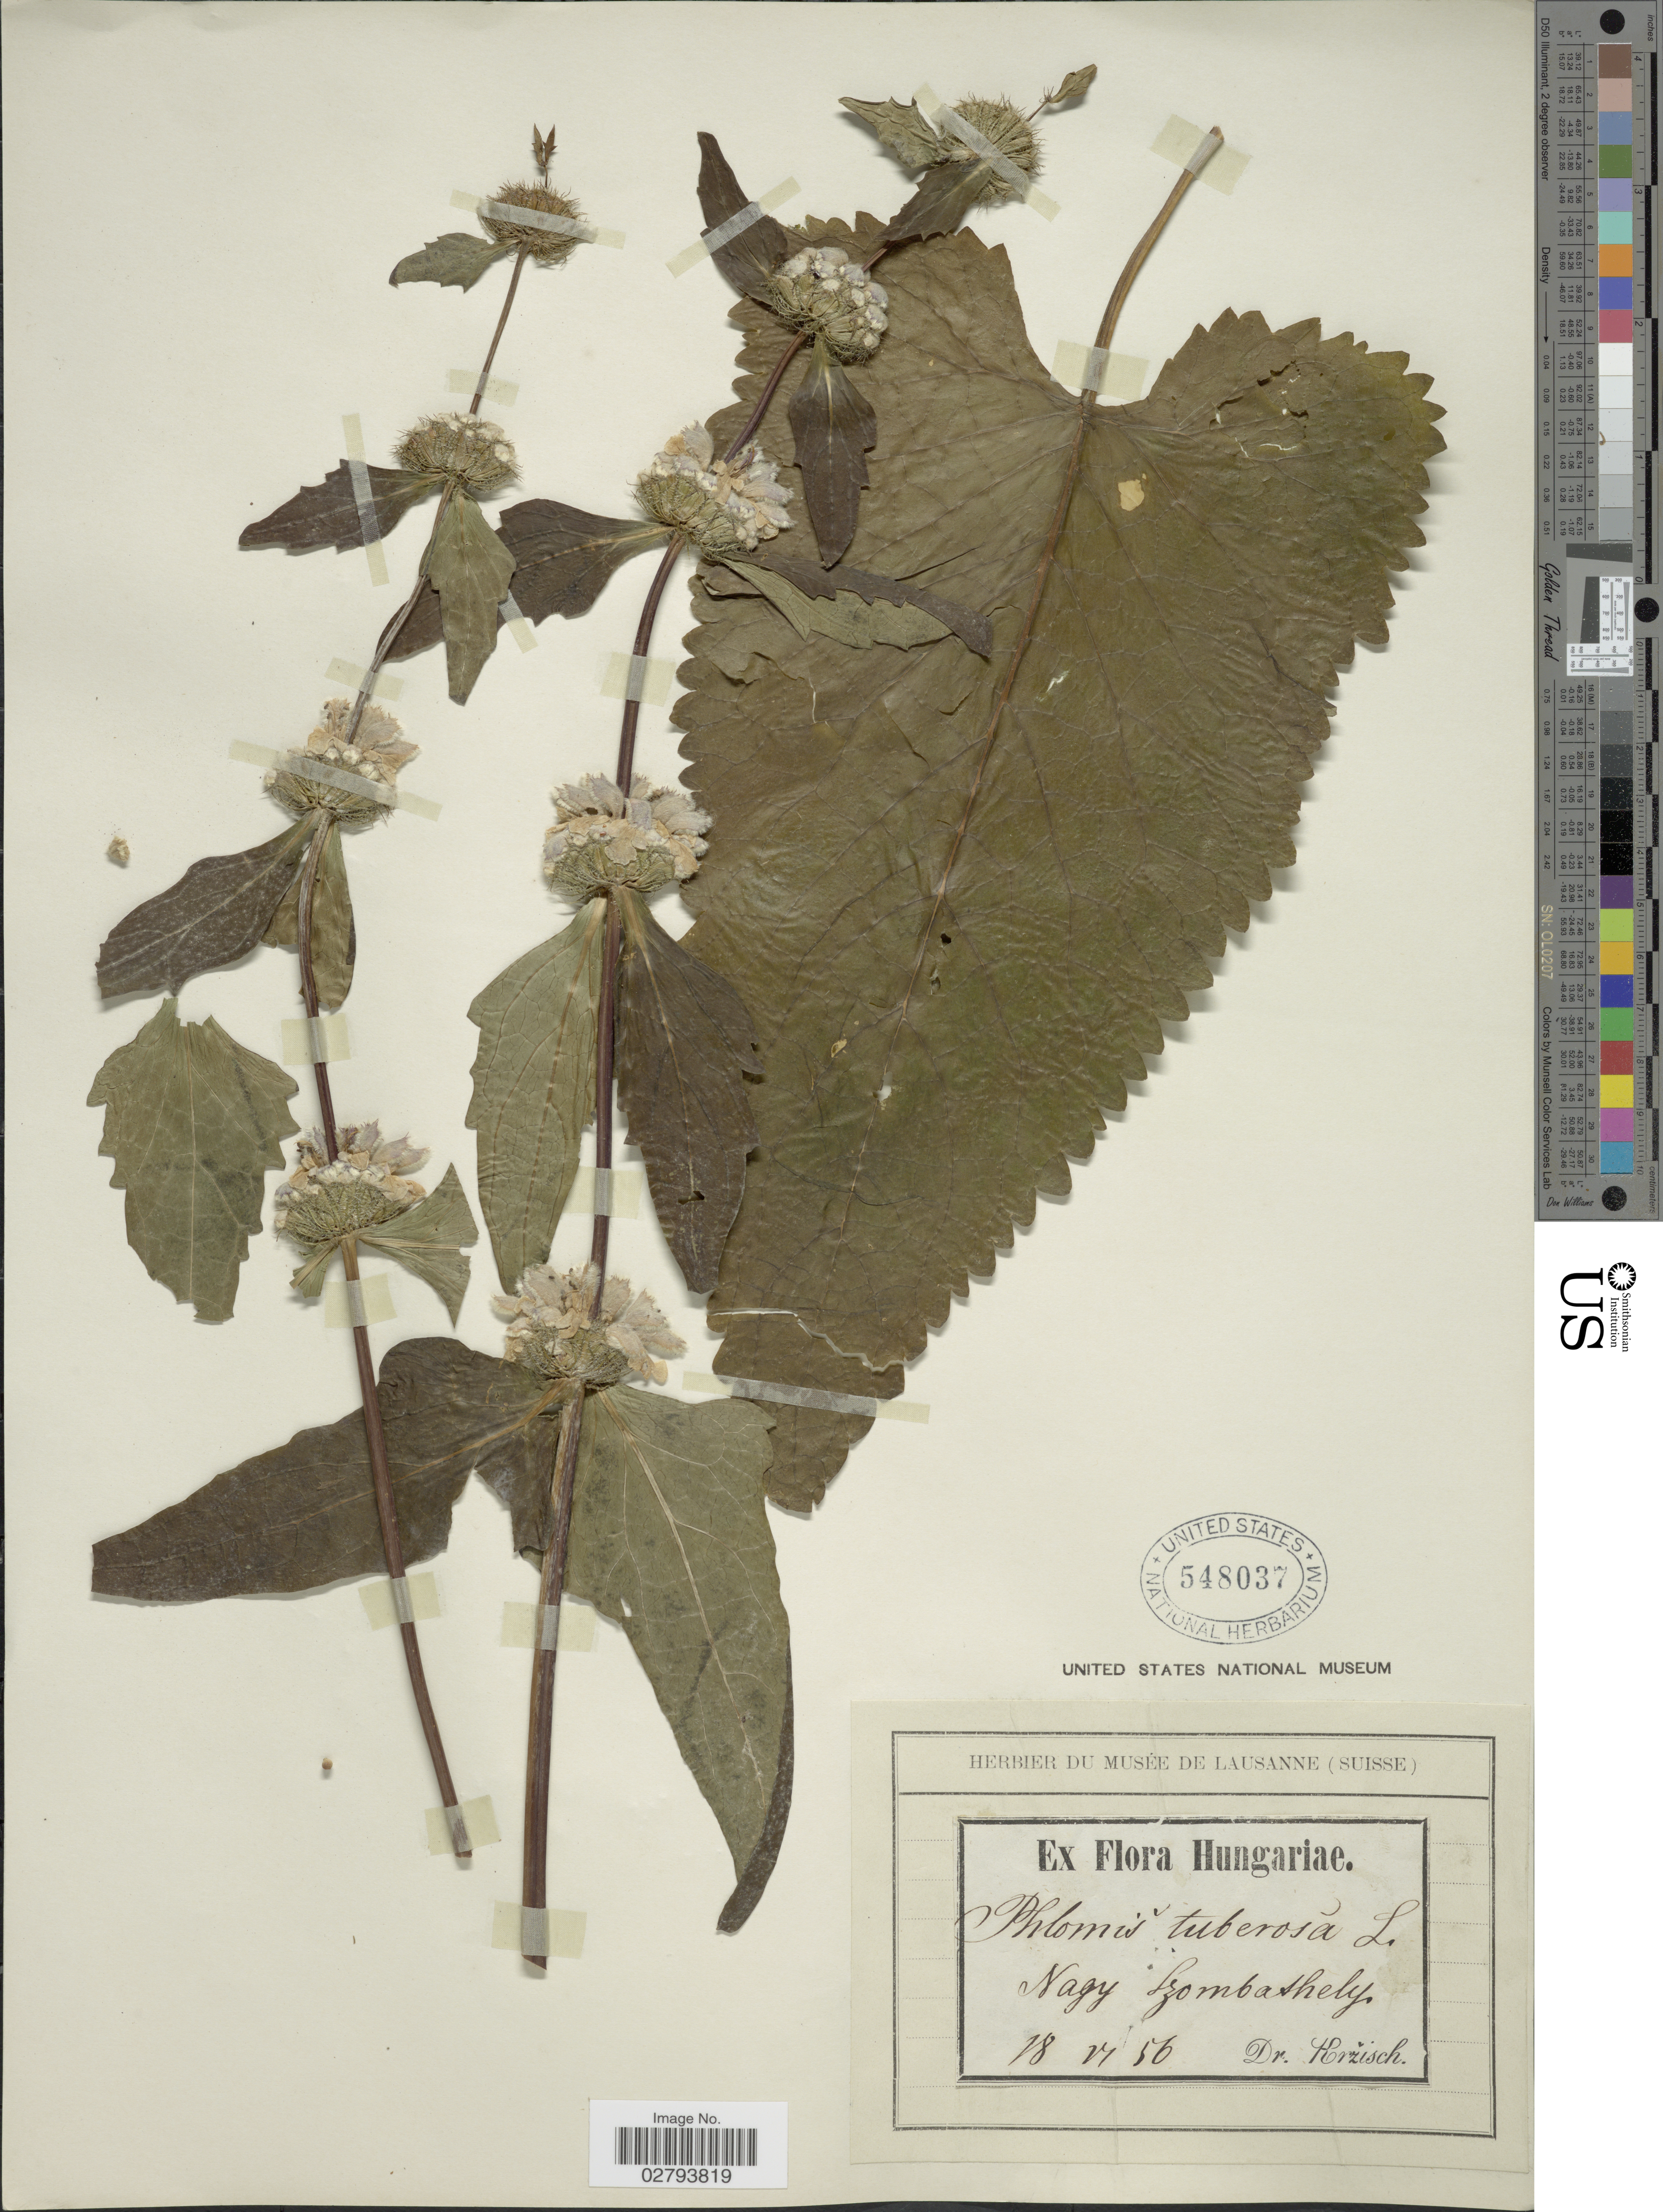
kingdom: Plantae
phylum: Tracheophyta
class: Magnoliopsida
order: Lamiales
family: Lamiaceae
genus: Phlomoides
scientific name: Phlomoides tuberosa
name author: (L.) Moench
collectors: Krzisch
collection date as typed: Transcribed d/m/y: 18/6/56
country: Hungary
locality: Nagy Szombashely.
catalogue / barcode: US 548037